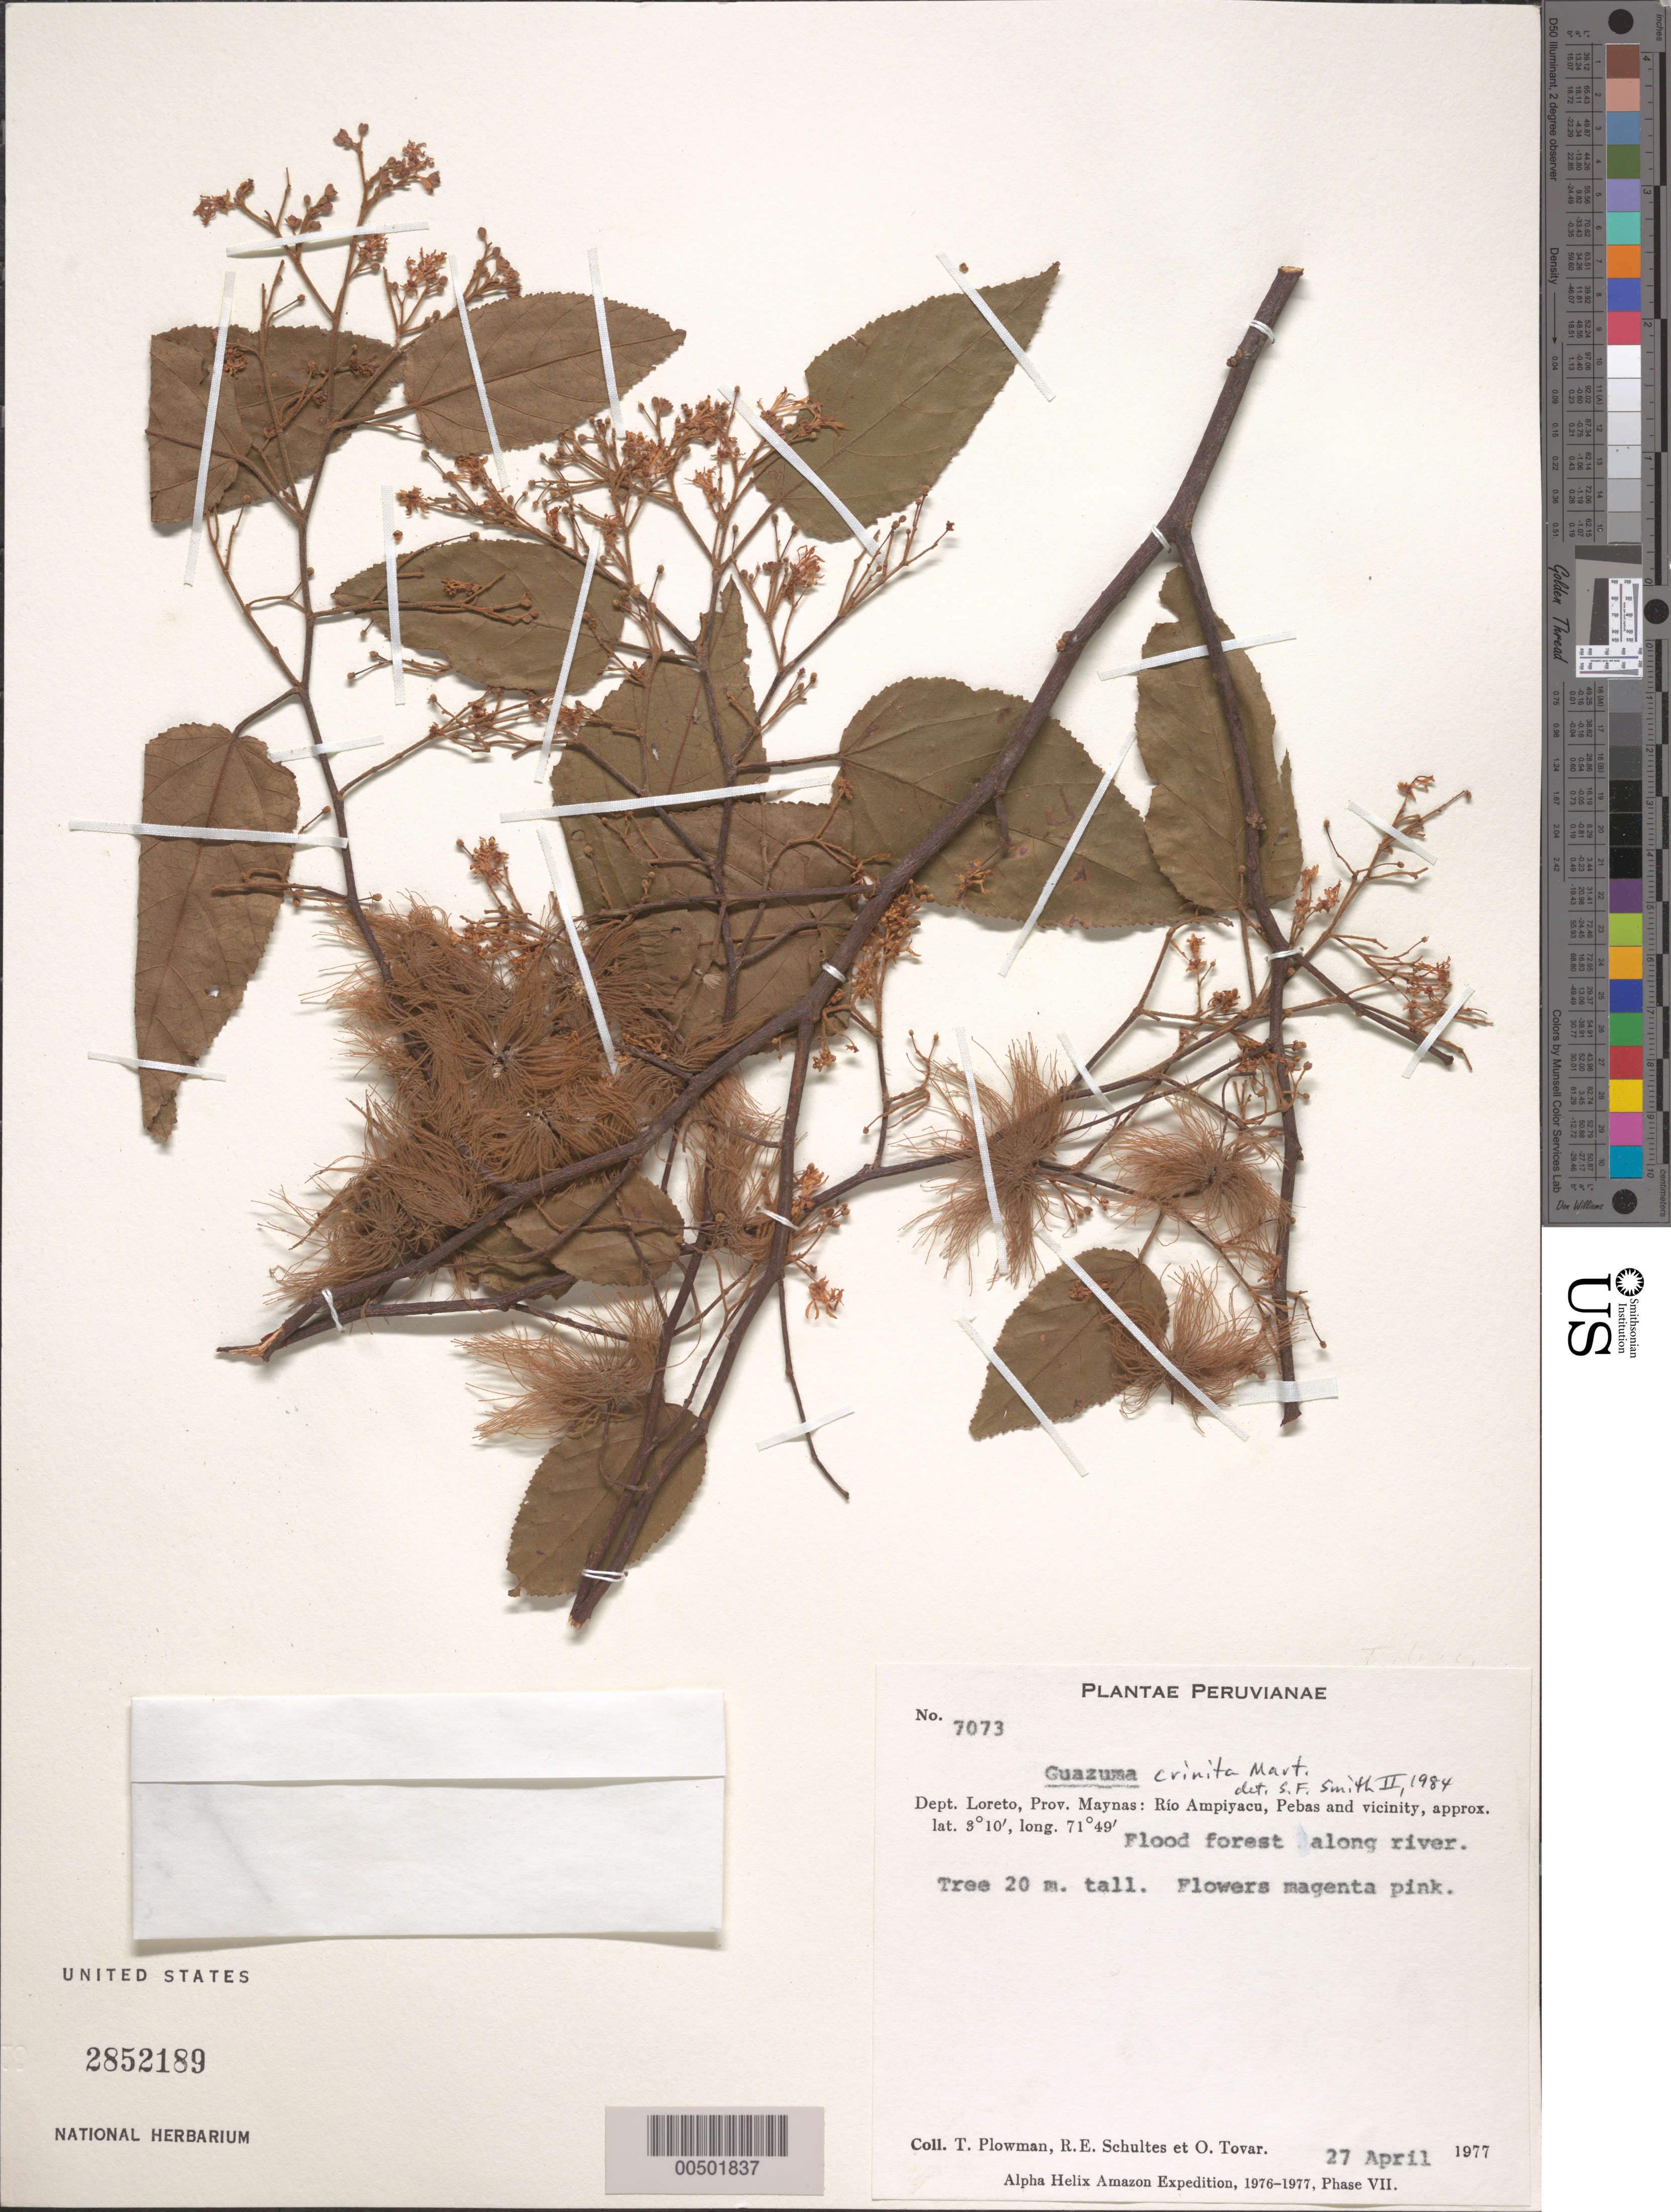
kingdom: Plantae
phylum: Tracheophyta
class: Magnoliopsida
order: Malvales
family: Malvaceae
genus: Guazuma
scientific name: Guazuma crinita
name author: Mart.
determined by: Smith, Stephen F., (US), NMNH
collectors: T. Plowman, R. E. Schultes & Ó. Tovar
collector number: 7073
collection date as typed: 27 Apr 1977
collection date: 1977-04-27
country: Peru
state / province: Loreto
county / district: Maynas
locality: Río Ampiyacu, Pebas and vicinity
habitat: flood forest along river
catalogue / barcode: US 2852189